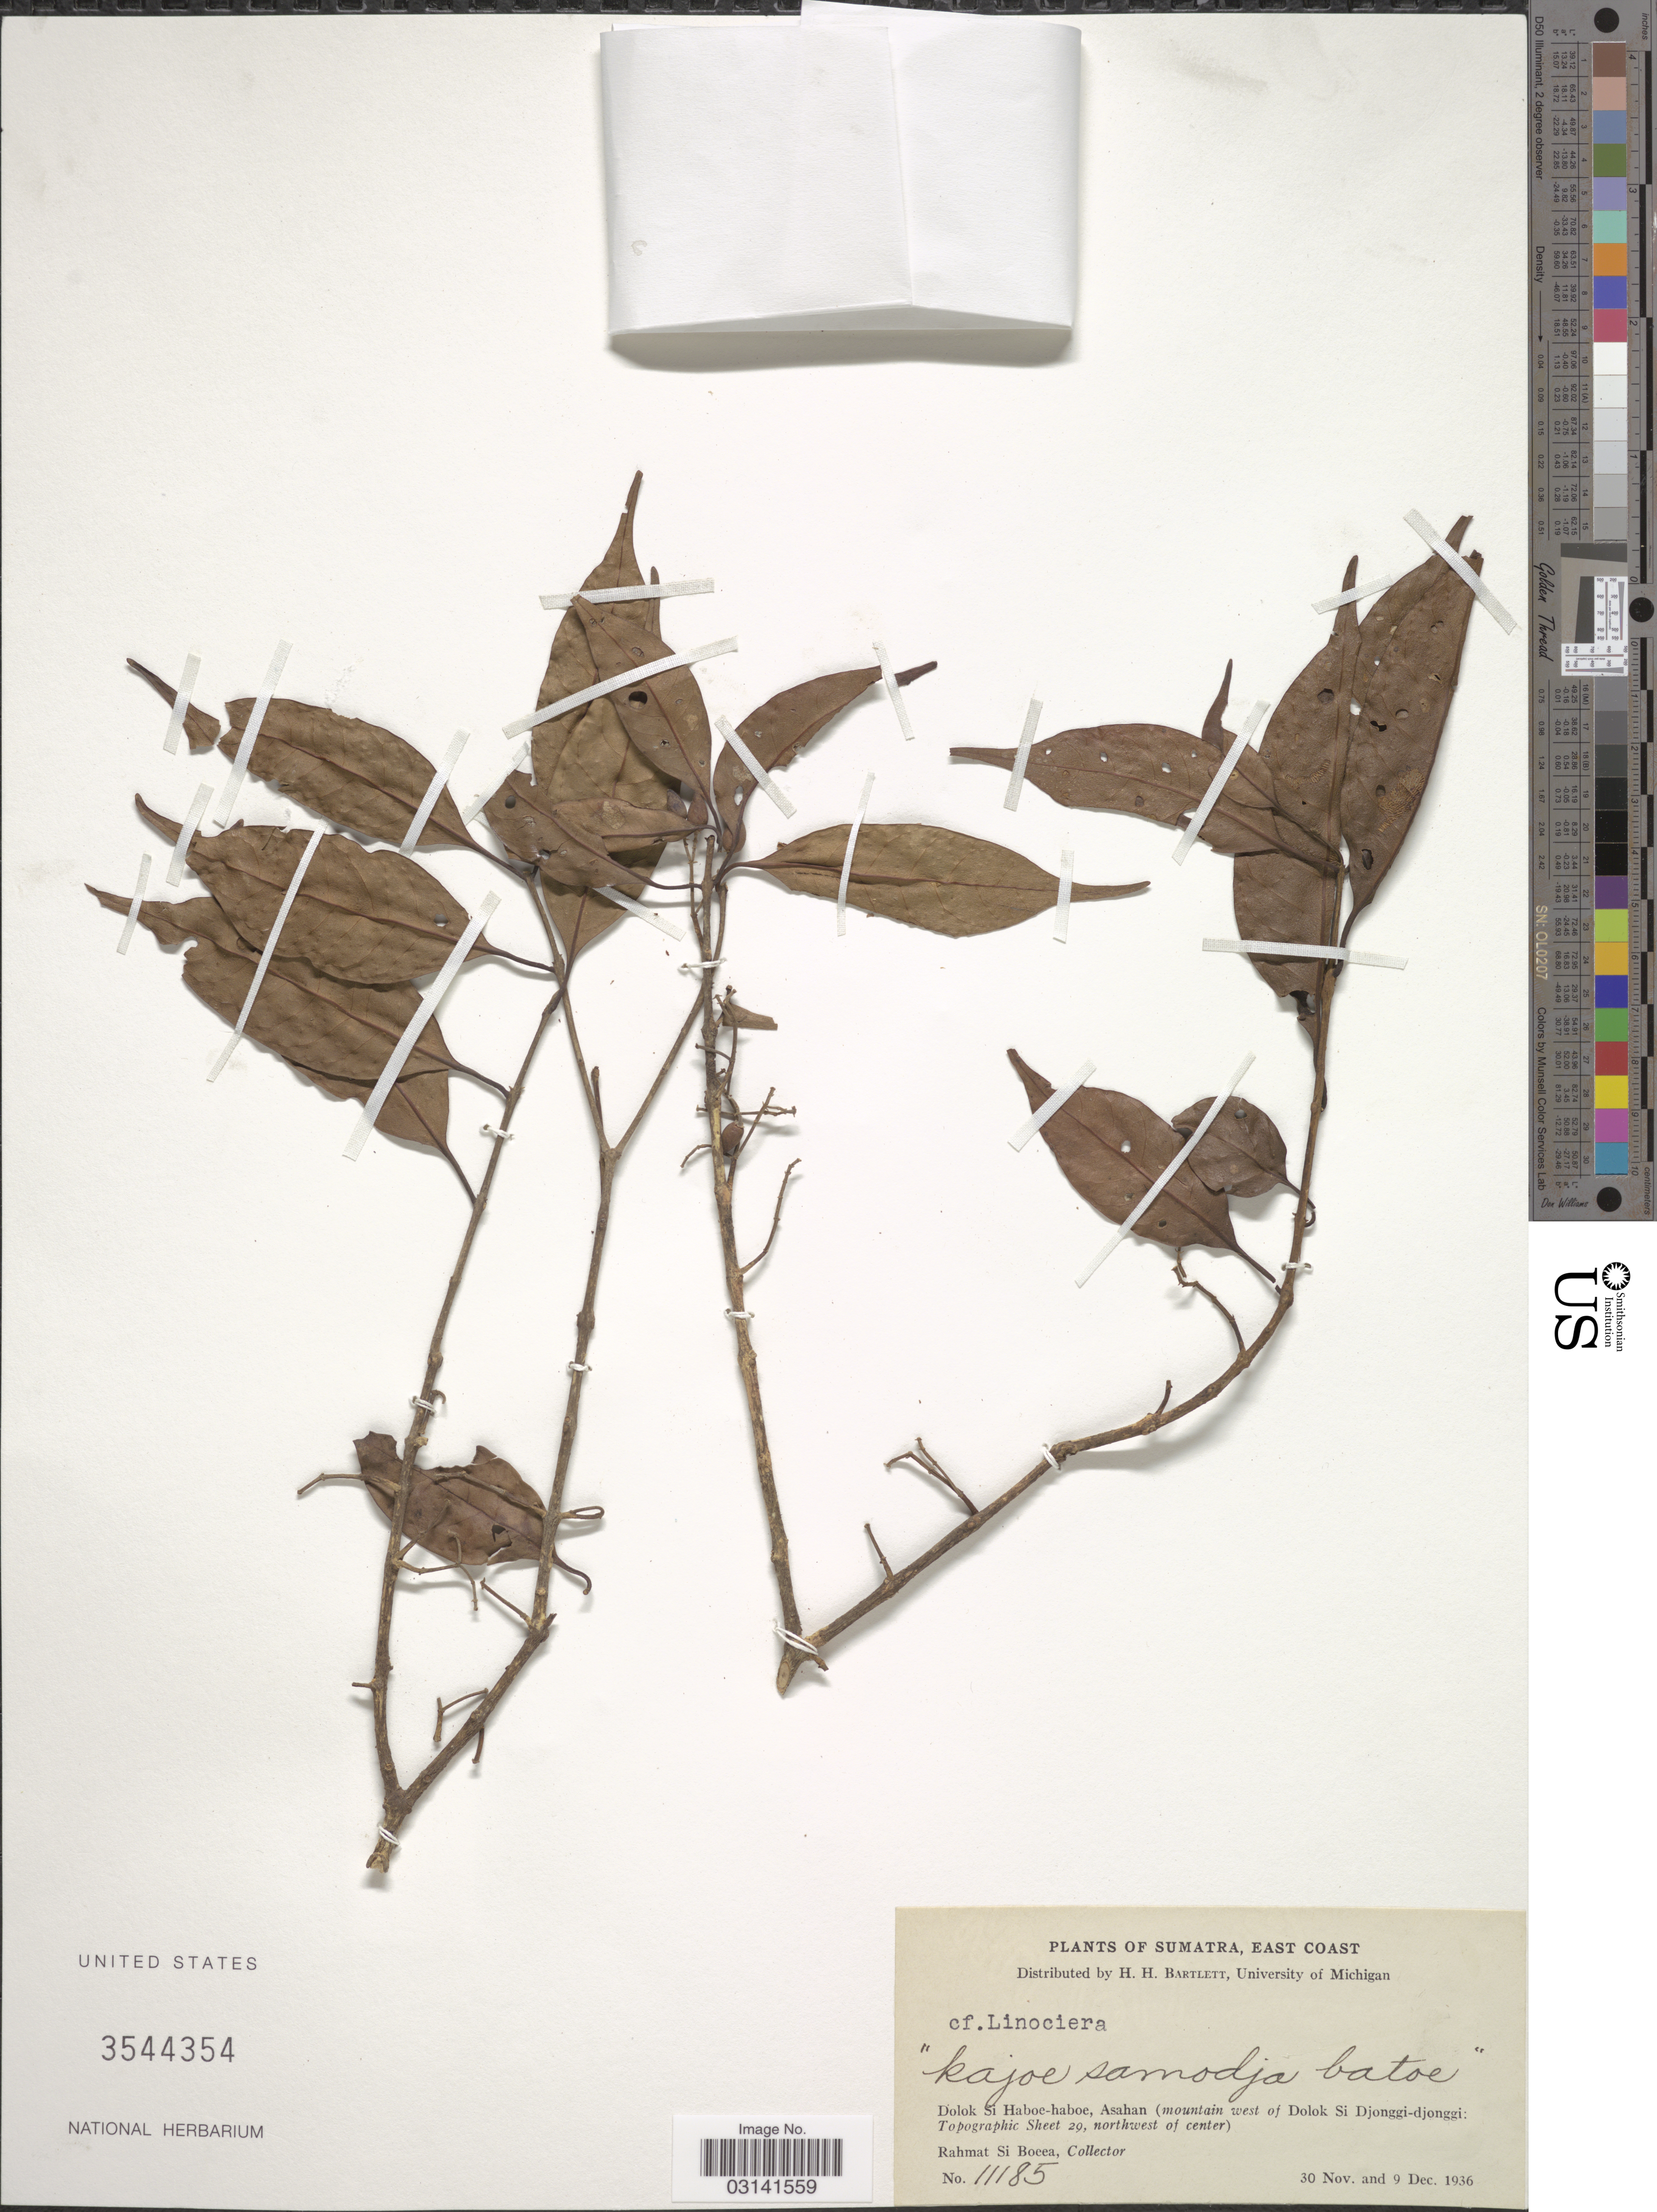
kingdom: Plantae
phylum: Tracheophyta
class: Magnoliopsida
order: Lamiales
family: Oleaceae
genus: Chionanthus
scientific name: Chionanthus sp.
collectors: Rahmat Si Boeea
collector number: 11185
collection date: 1936-11-30/1936-12-09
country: Indonesia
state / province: Sumatra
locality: East Coast. Dolok Si Haboe-haboe, Asahan (mountain west of Dolok Si Djonggi-djonggi: Topographic Sheet 29, northwest of center).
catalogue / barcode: US 3544354